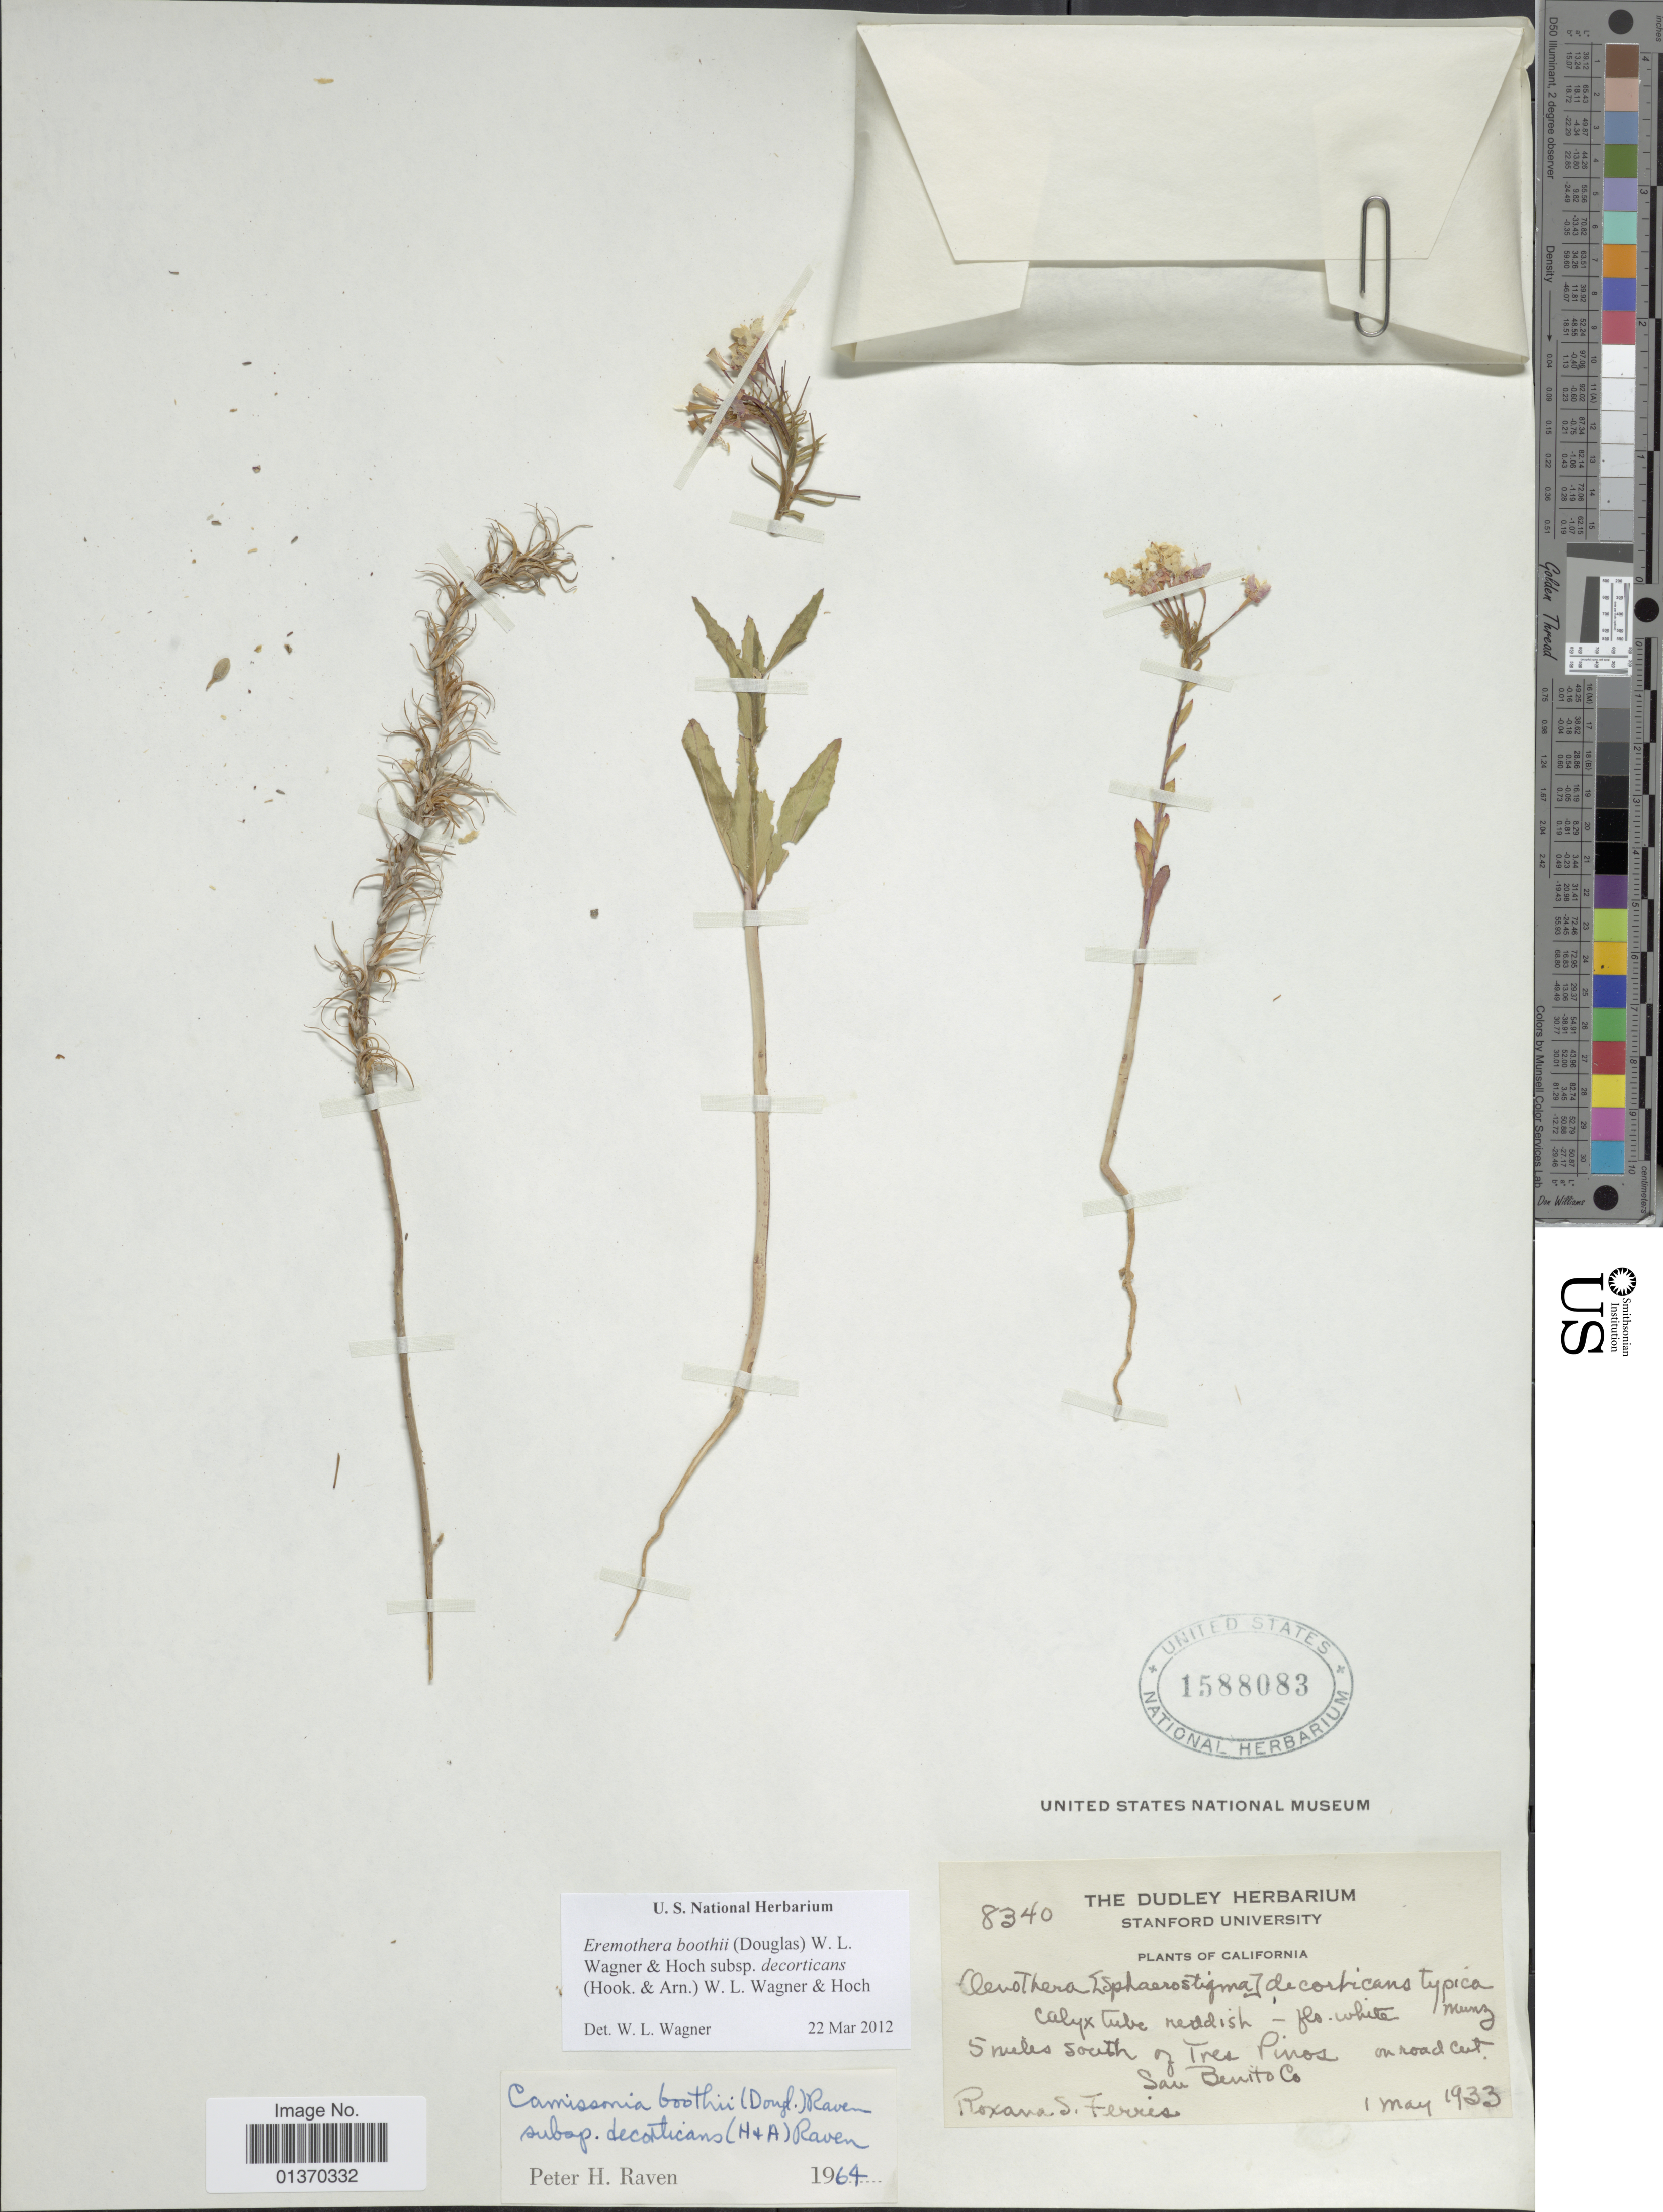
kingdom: Plantae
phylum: Tracheophyta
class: Magnoliopsida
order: Myrtales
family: Onagraceae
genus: Eremothera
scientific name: Eremothera boothii subsp. decorticans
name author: (Hook. & Arn.) W.L. Wagner & Hoch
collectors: R. S. Ferris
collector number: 8340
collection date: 1933-05-01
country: United States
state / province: California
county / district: San Benito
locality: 5 miles south of Tres Pinos, San Benito Co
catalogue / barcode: US 1588083